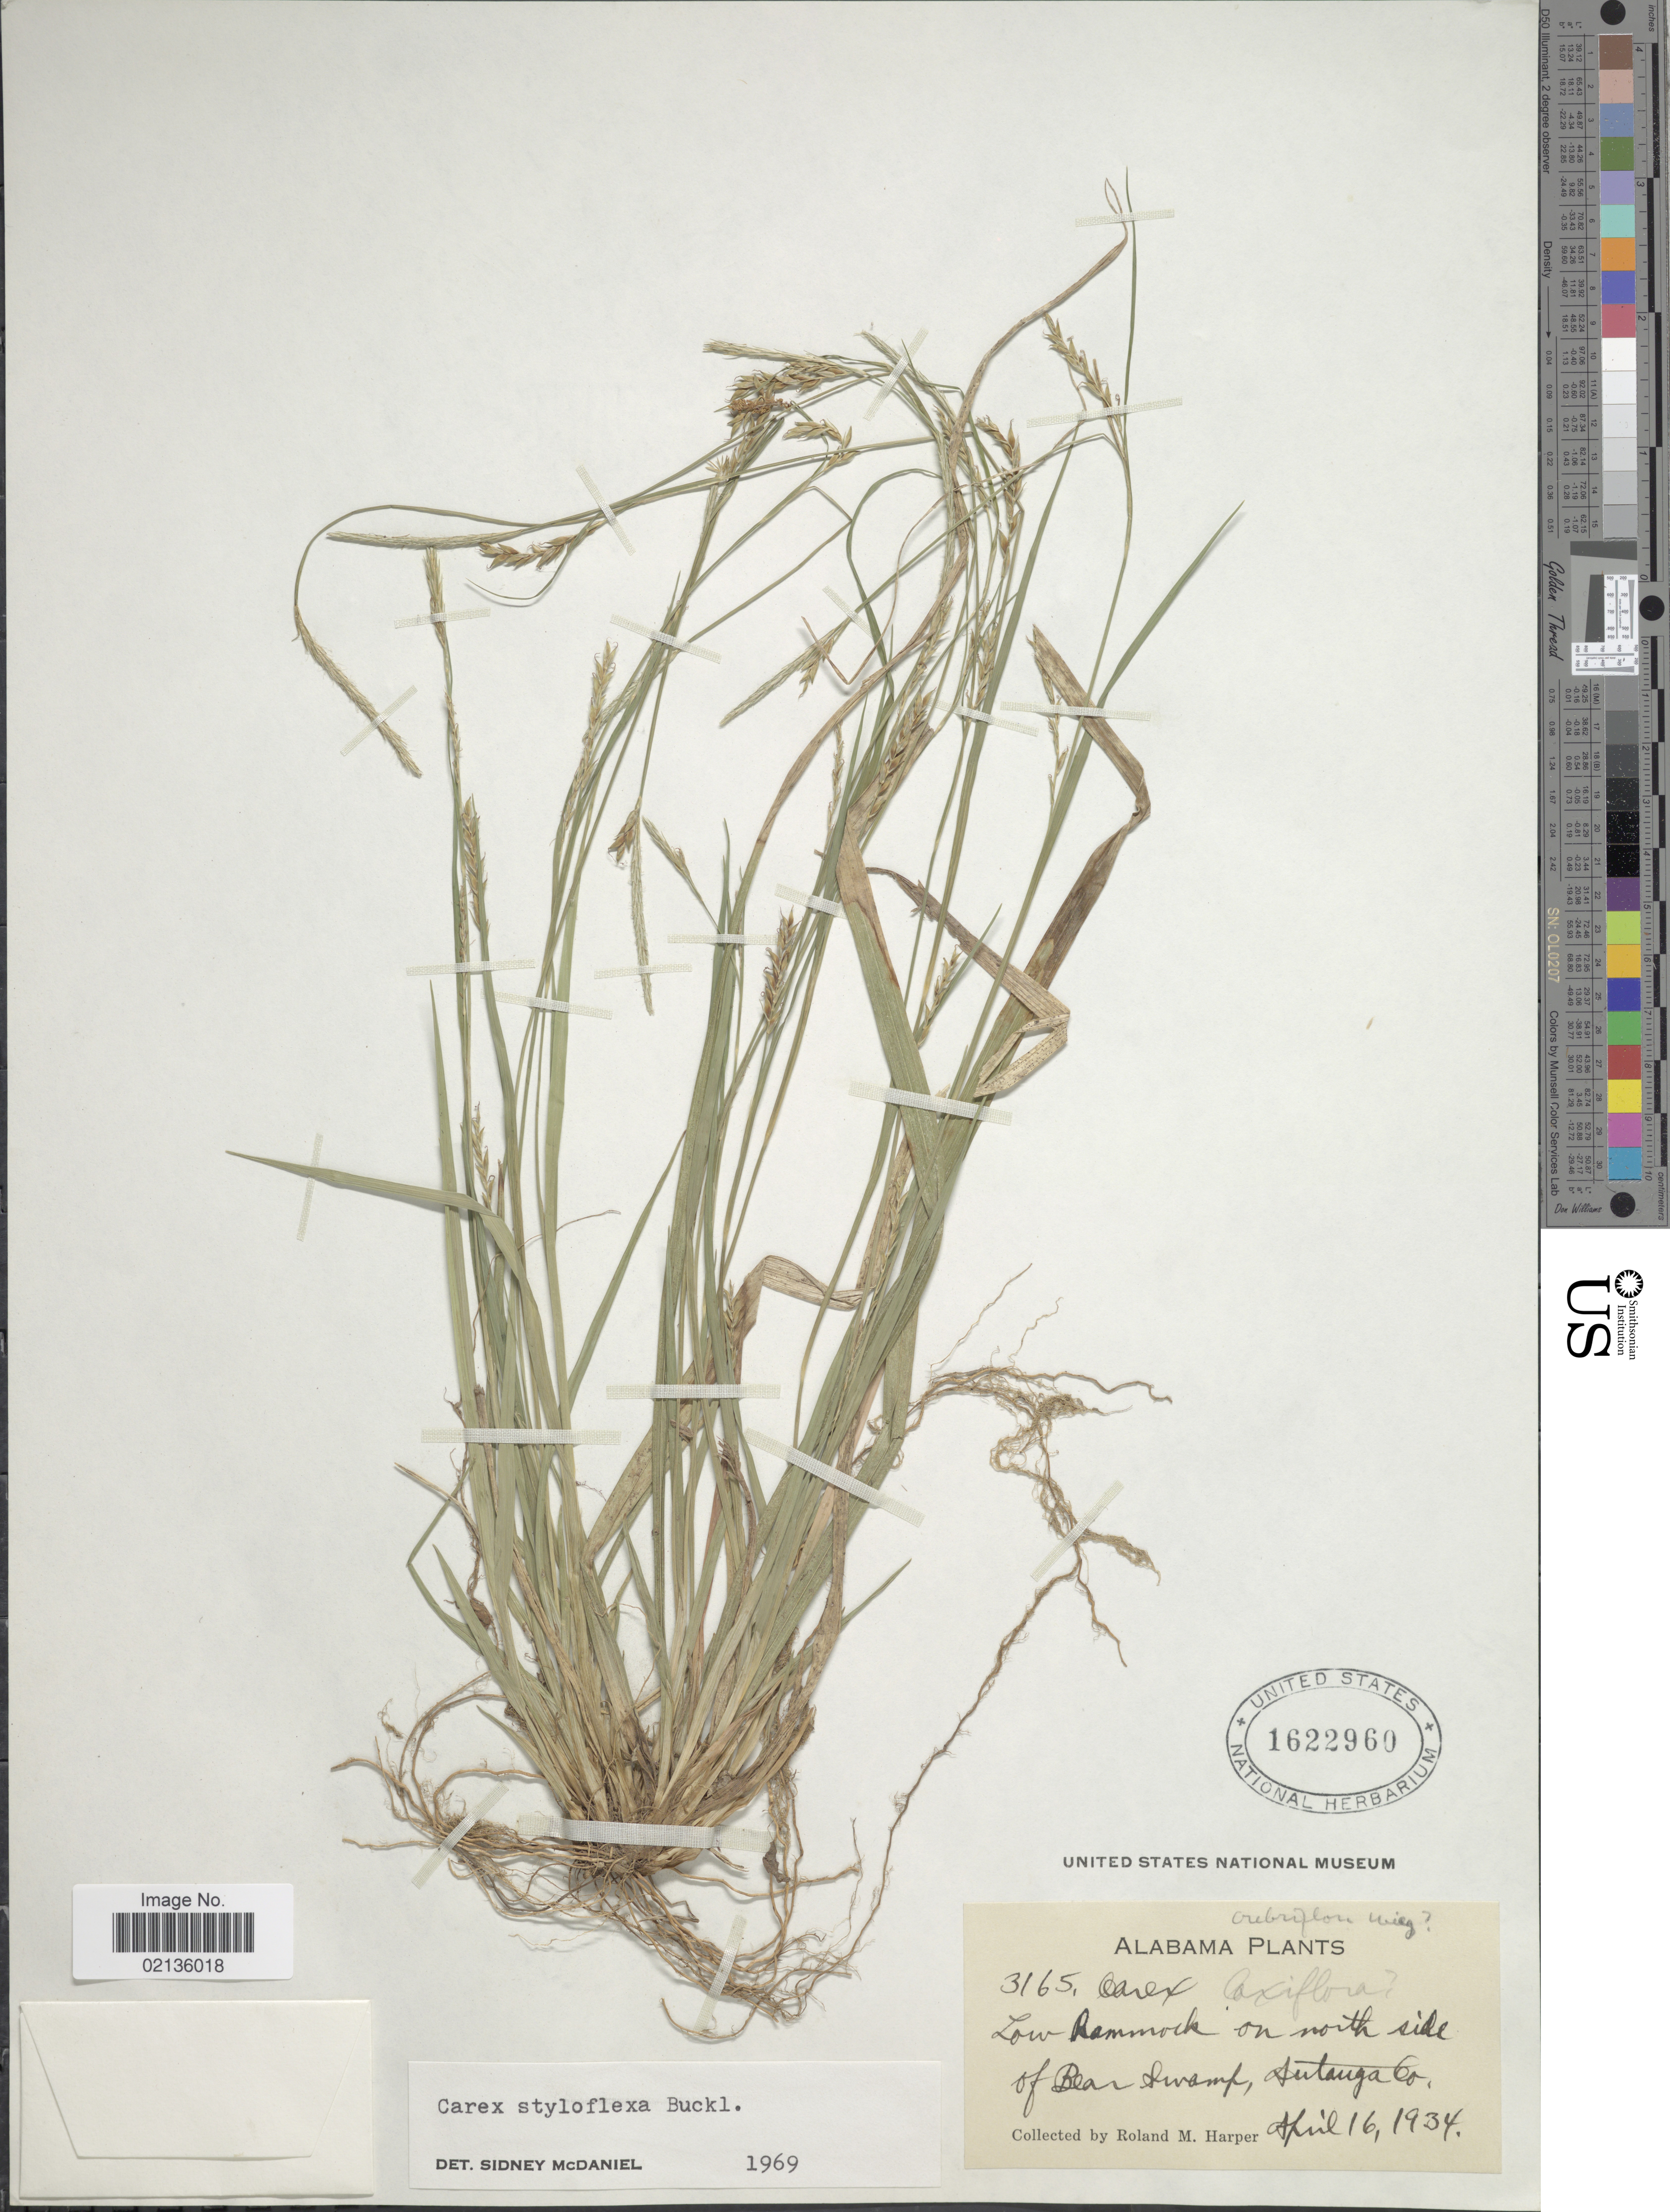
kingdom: Plantae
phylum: Tracheophyta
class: Liliopsida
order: Poales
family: Cyperaceae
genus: Carex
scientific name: Carex styloflexa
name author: Buckley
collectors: R. M. Harper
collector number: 3165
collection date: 1934-04-16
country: United States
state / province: Alabama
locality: Low Hammock on north side of Bear Swamp, Autauga Co.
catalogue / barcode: US 1622960